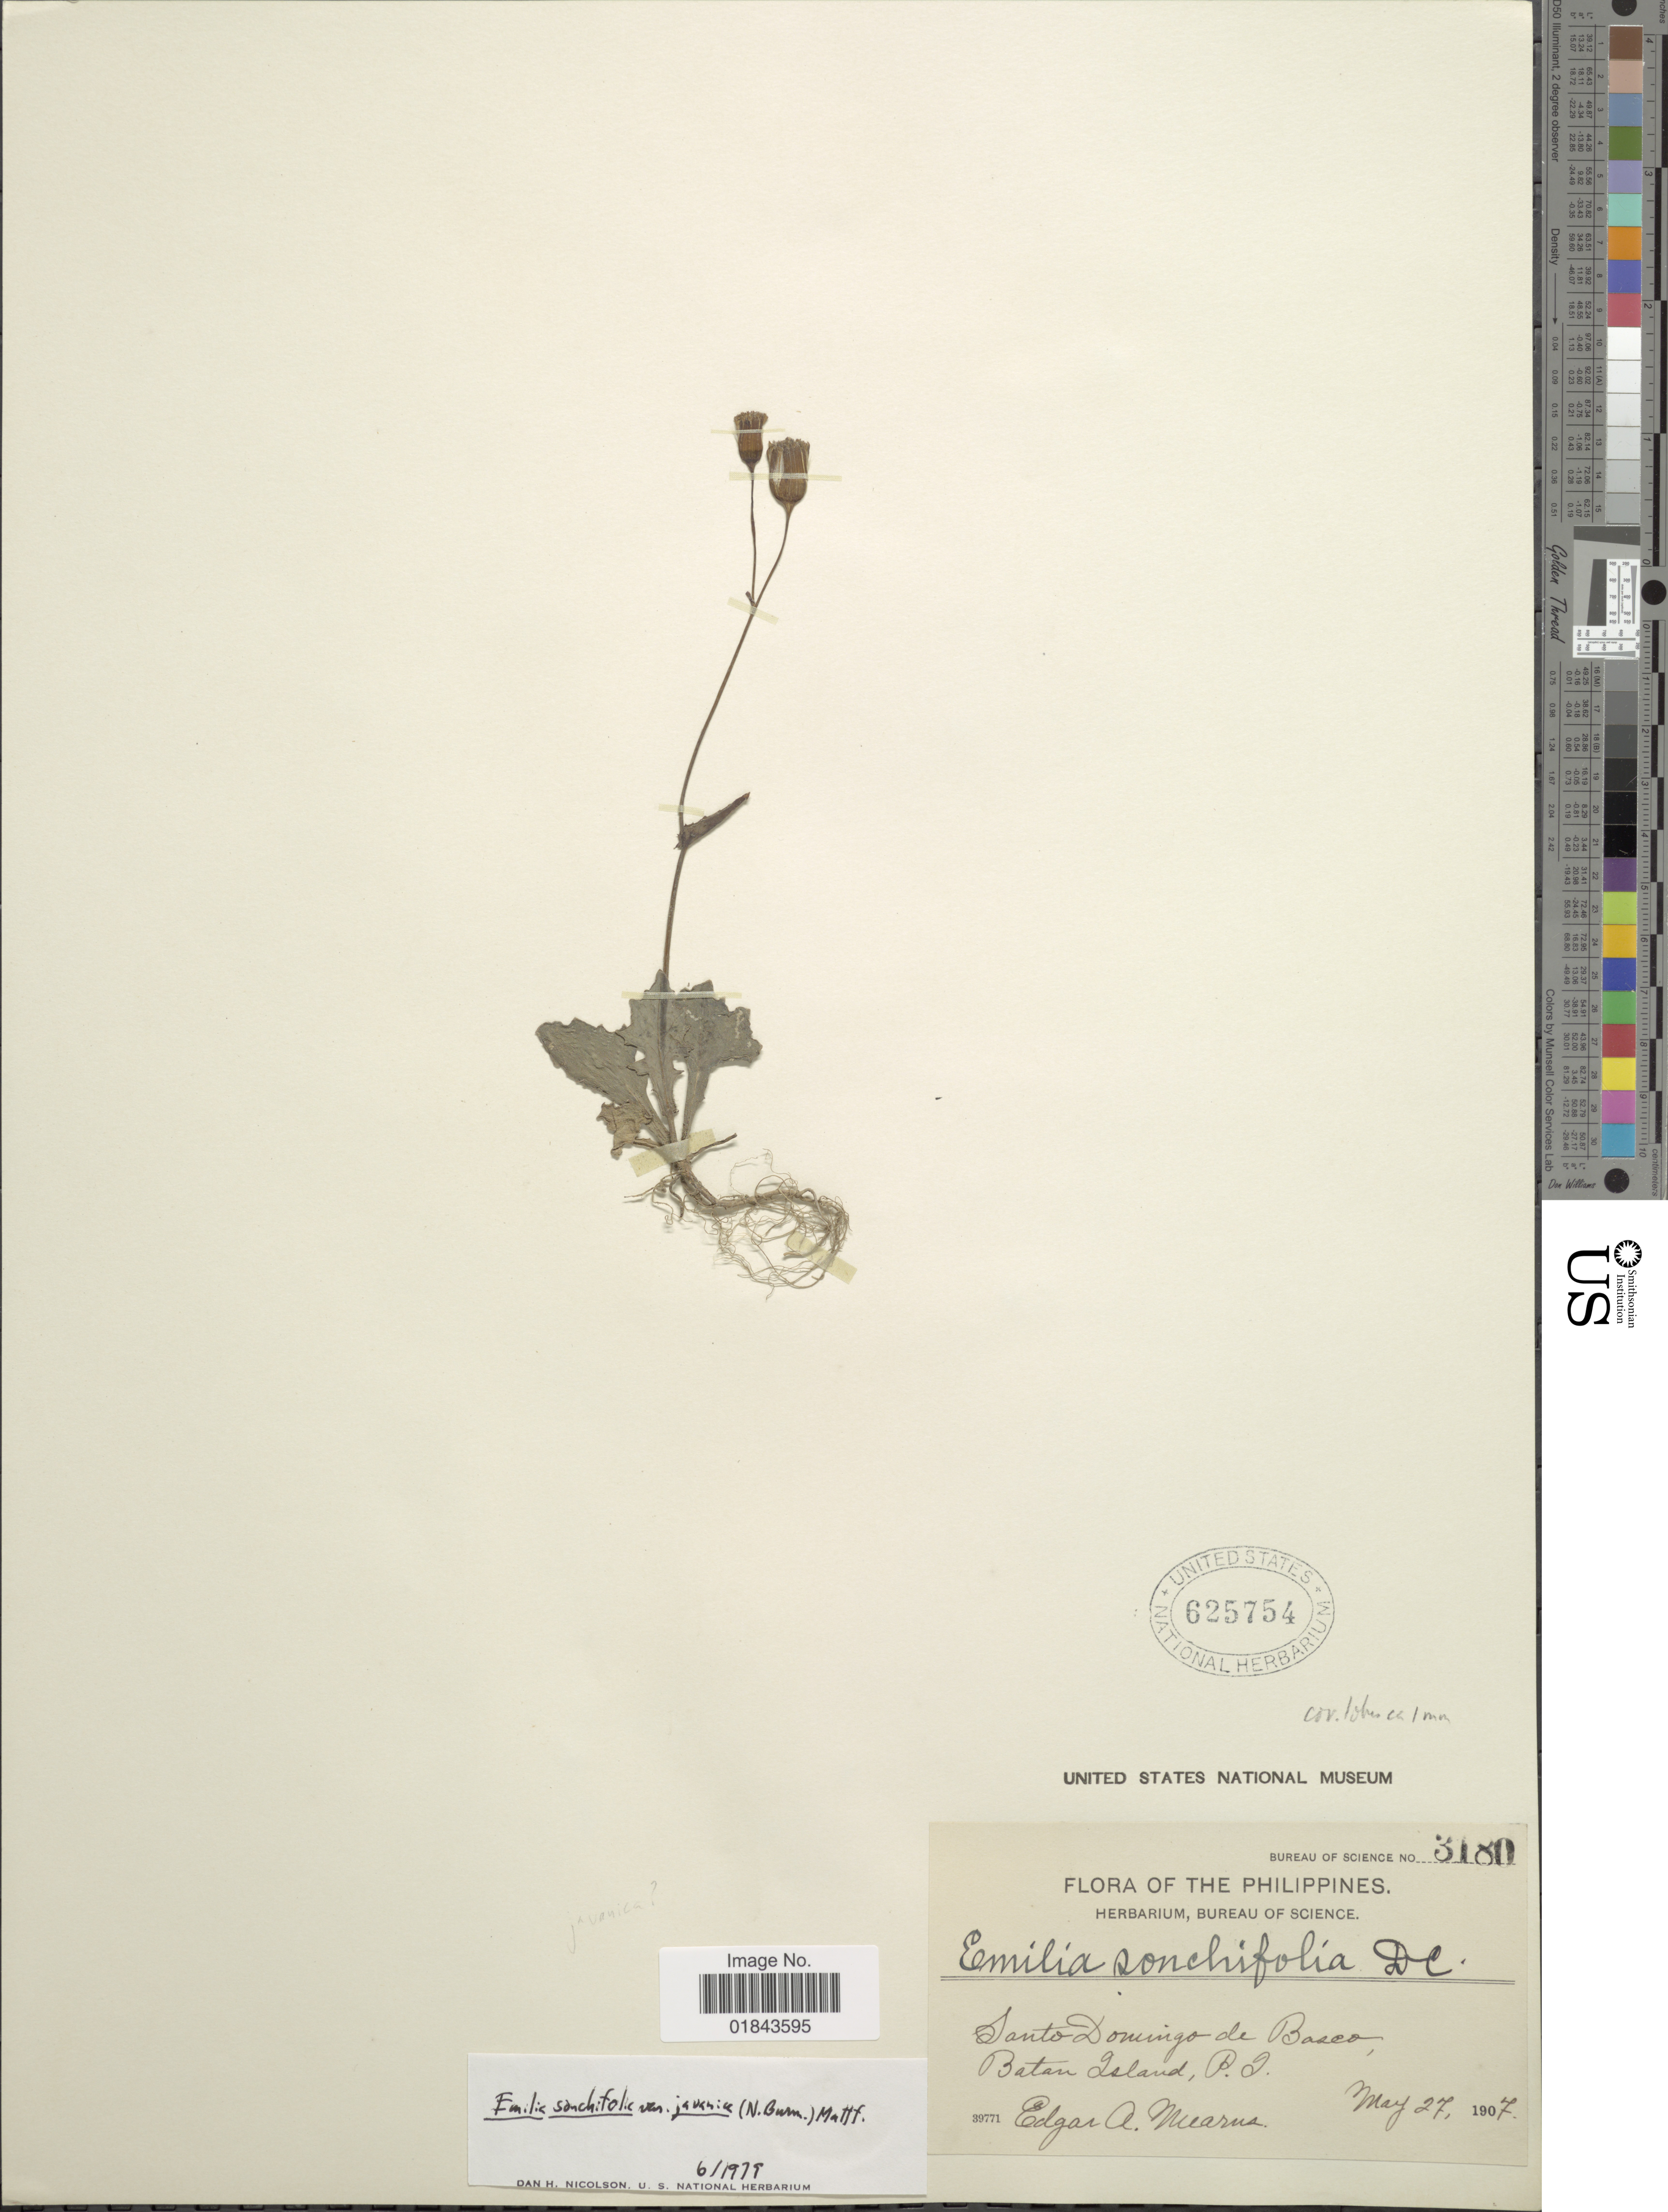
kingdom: Plantae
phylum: Tracheophyta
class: Magnoliopsida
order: Asterales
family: Asteraceae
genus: Emilia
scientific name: Emilia sonchifolia var. javanica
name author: (Burm. f.) Mattf.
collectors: E. A. Mearns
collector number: Bureau of Science 3180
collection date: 1907-05-27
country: Philippines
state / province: Cagayan Valley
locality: Santo Domingo de Basco, Batan Island, P. I.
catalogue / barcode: US 625754